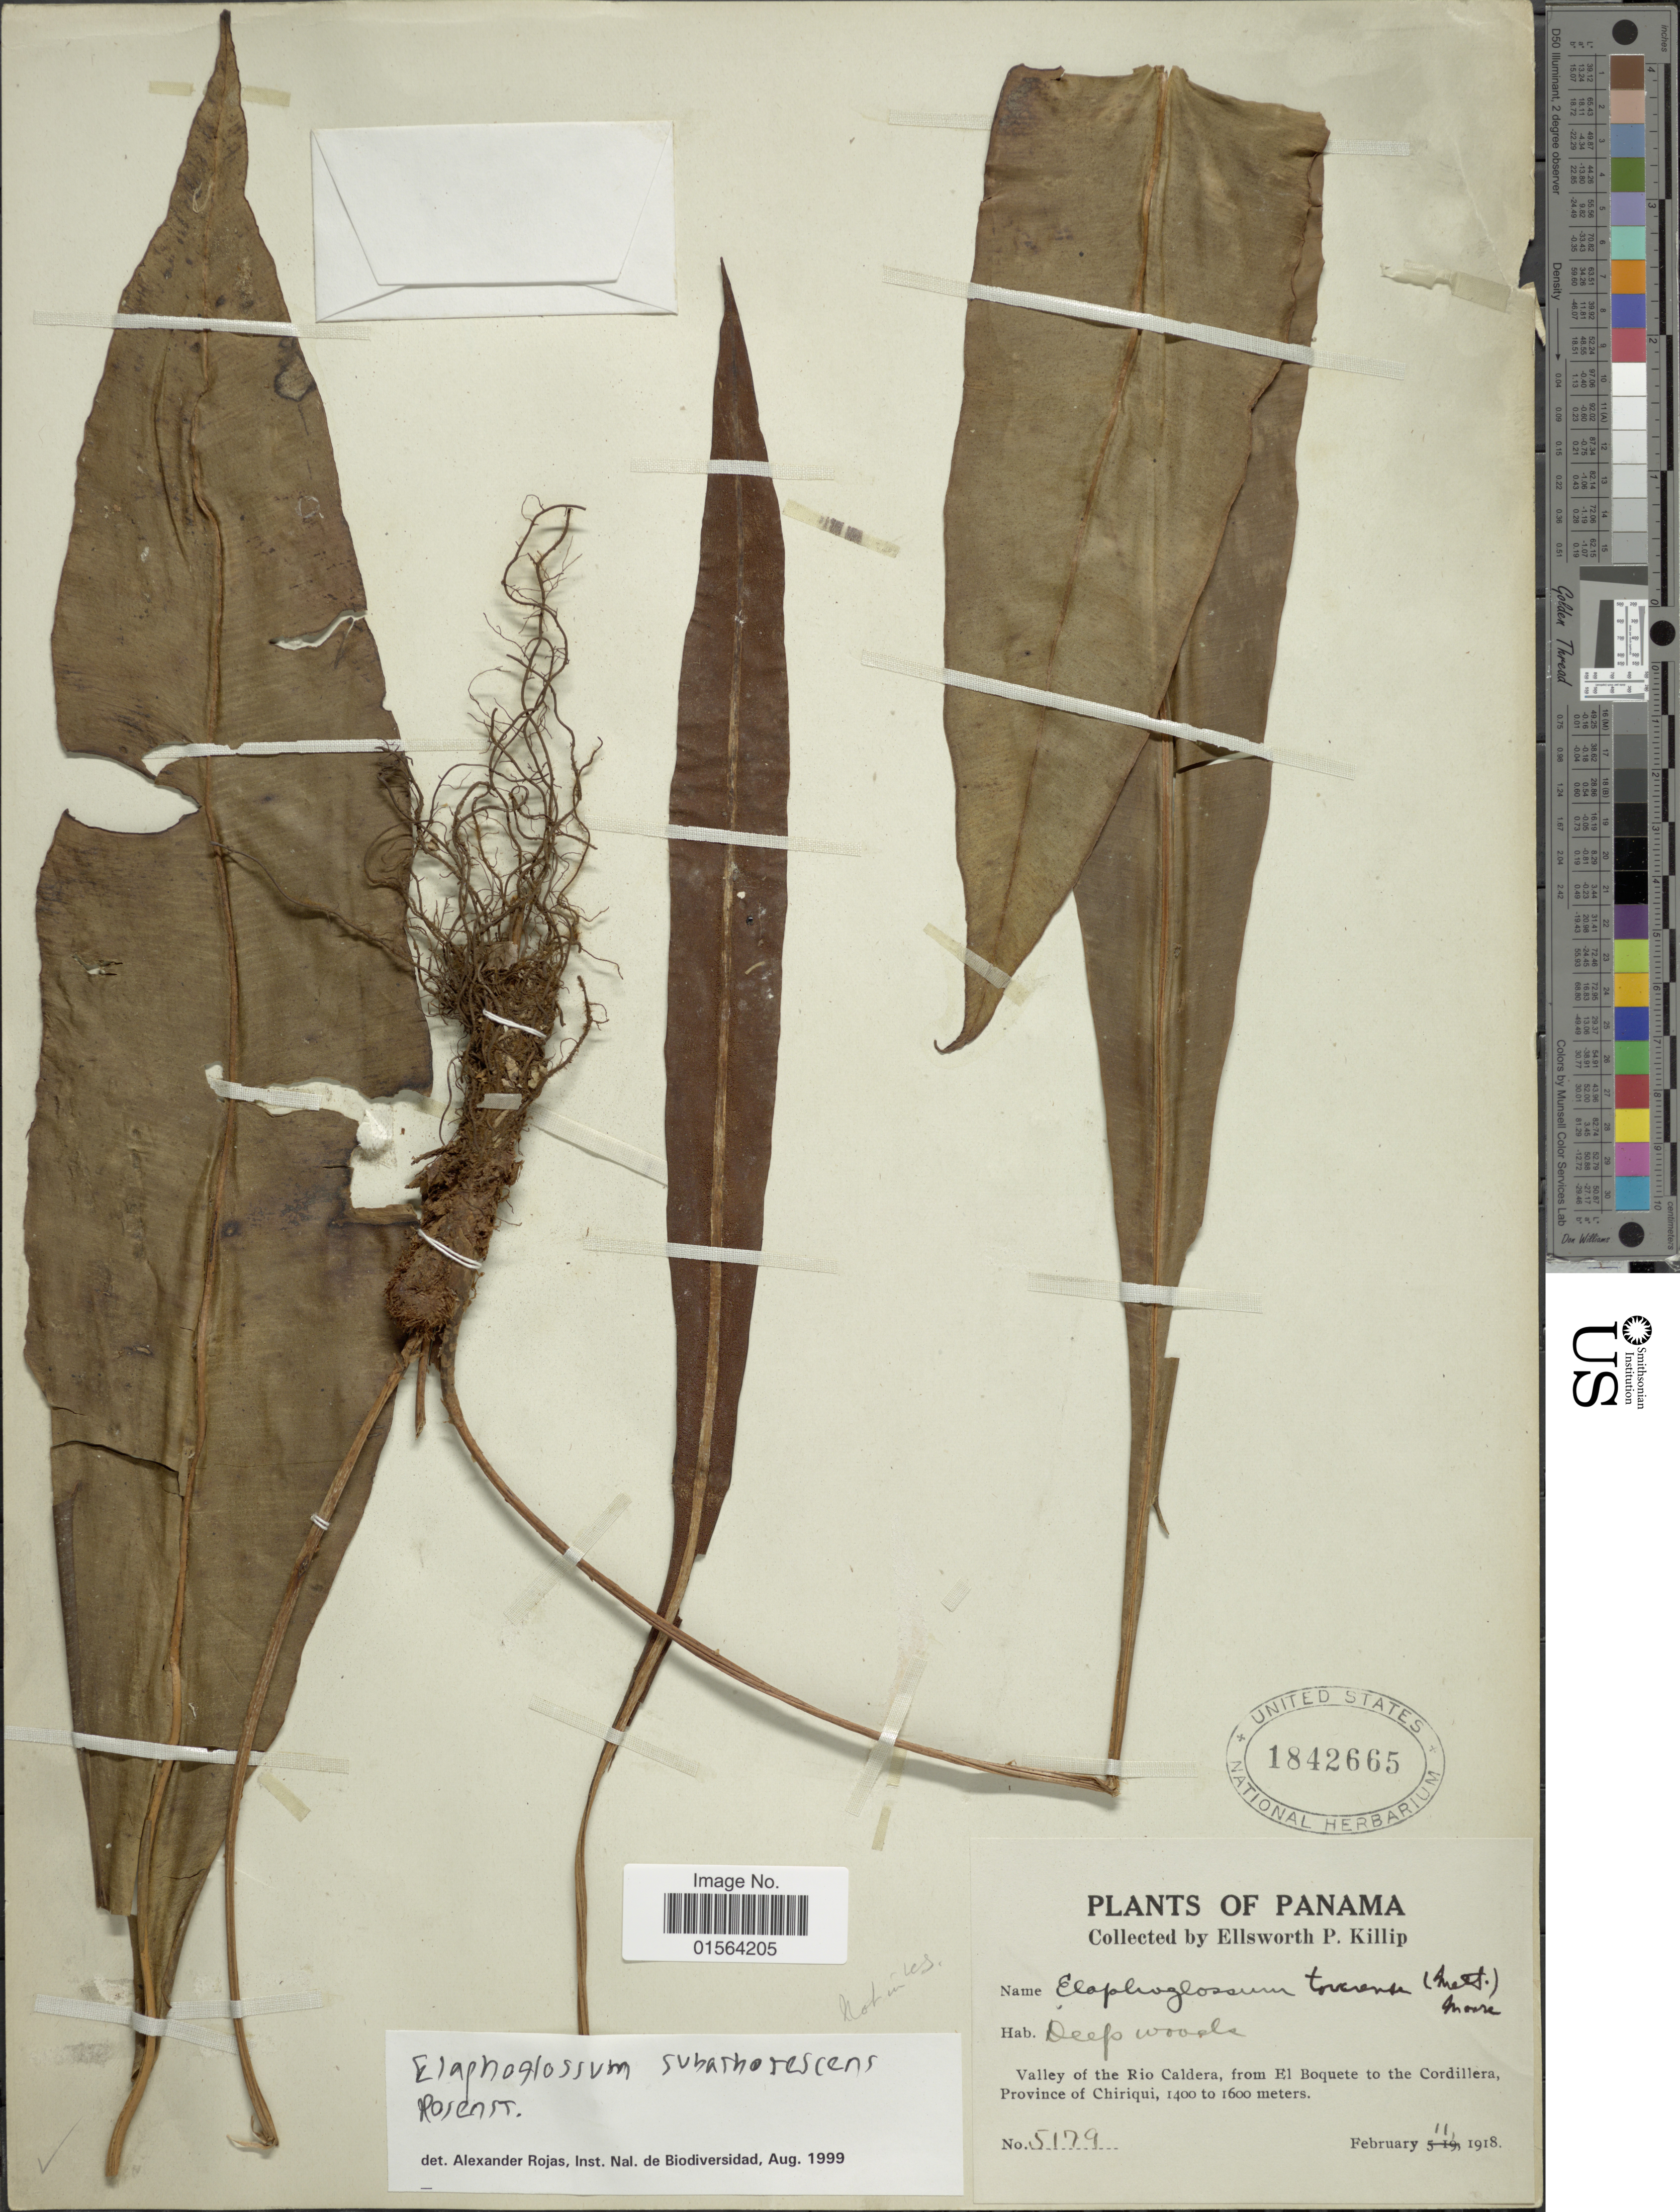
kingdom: Plantae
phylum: Tracheophyta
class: Polypodiopsida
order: Polypodiales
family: Dryopteridaceae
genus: Elaphoglossum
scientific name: Elaphoglossum latifolium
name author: (Sw.) J. Sm.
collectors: E. P. Killip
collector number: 5179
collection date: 1918-02-11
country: Panama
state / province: Chiriqui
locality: Valley of the Rio Caldera, from El Boquete to the Cordillera, Province of Chiriqui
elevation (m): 1400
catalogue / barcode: US 1842665